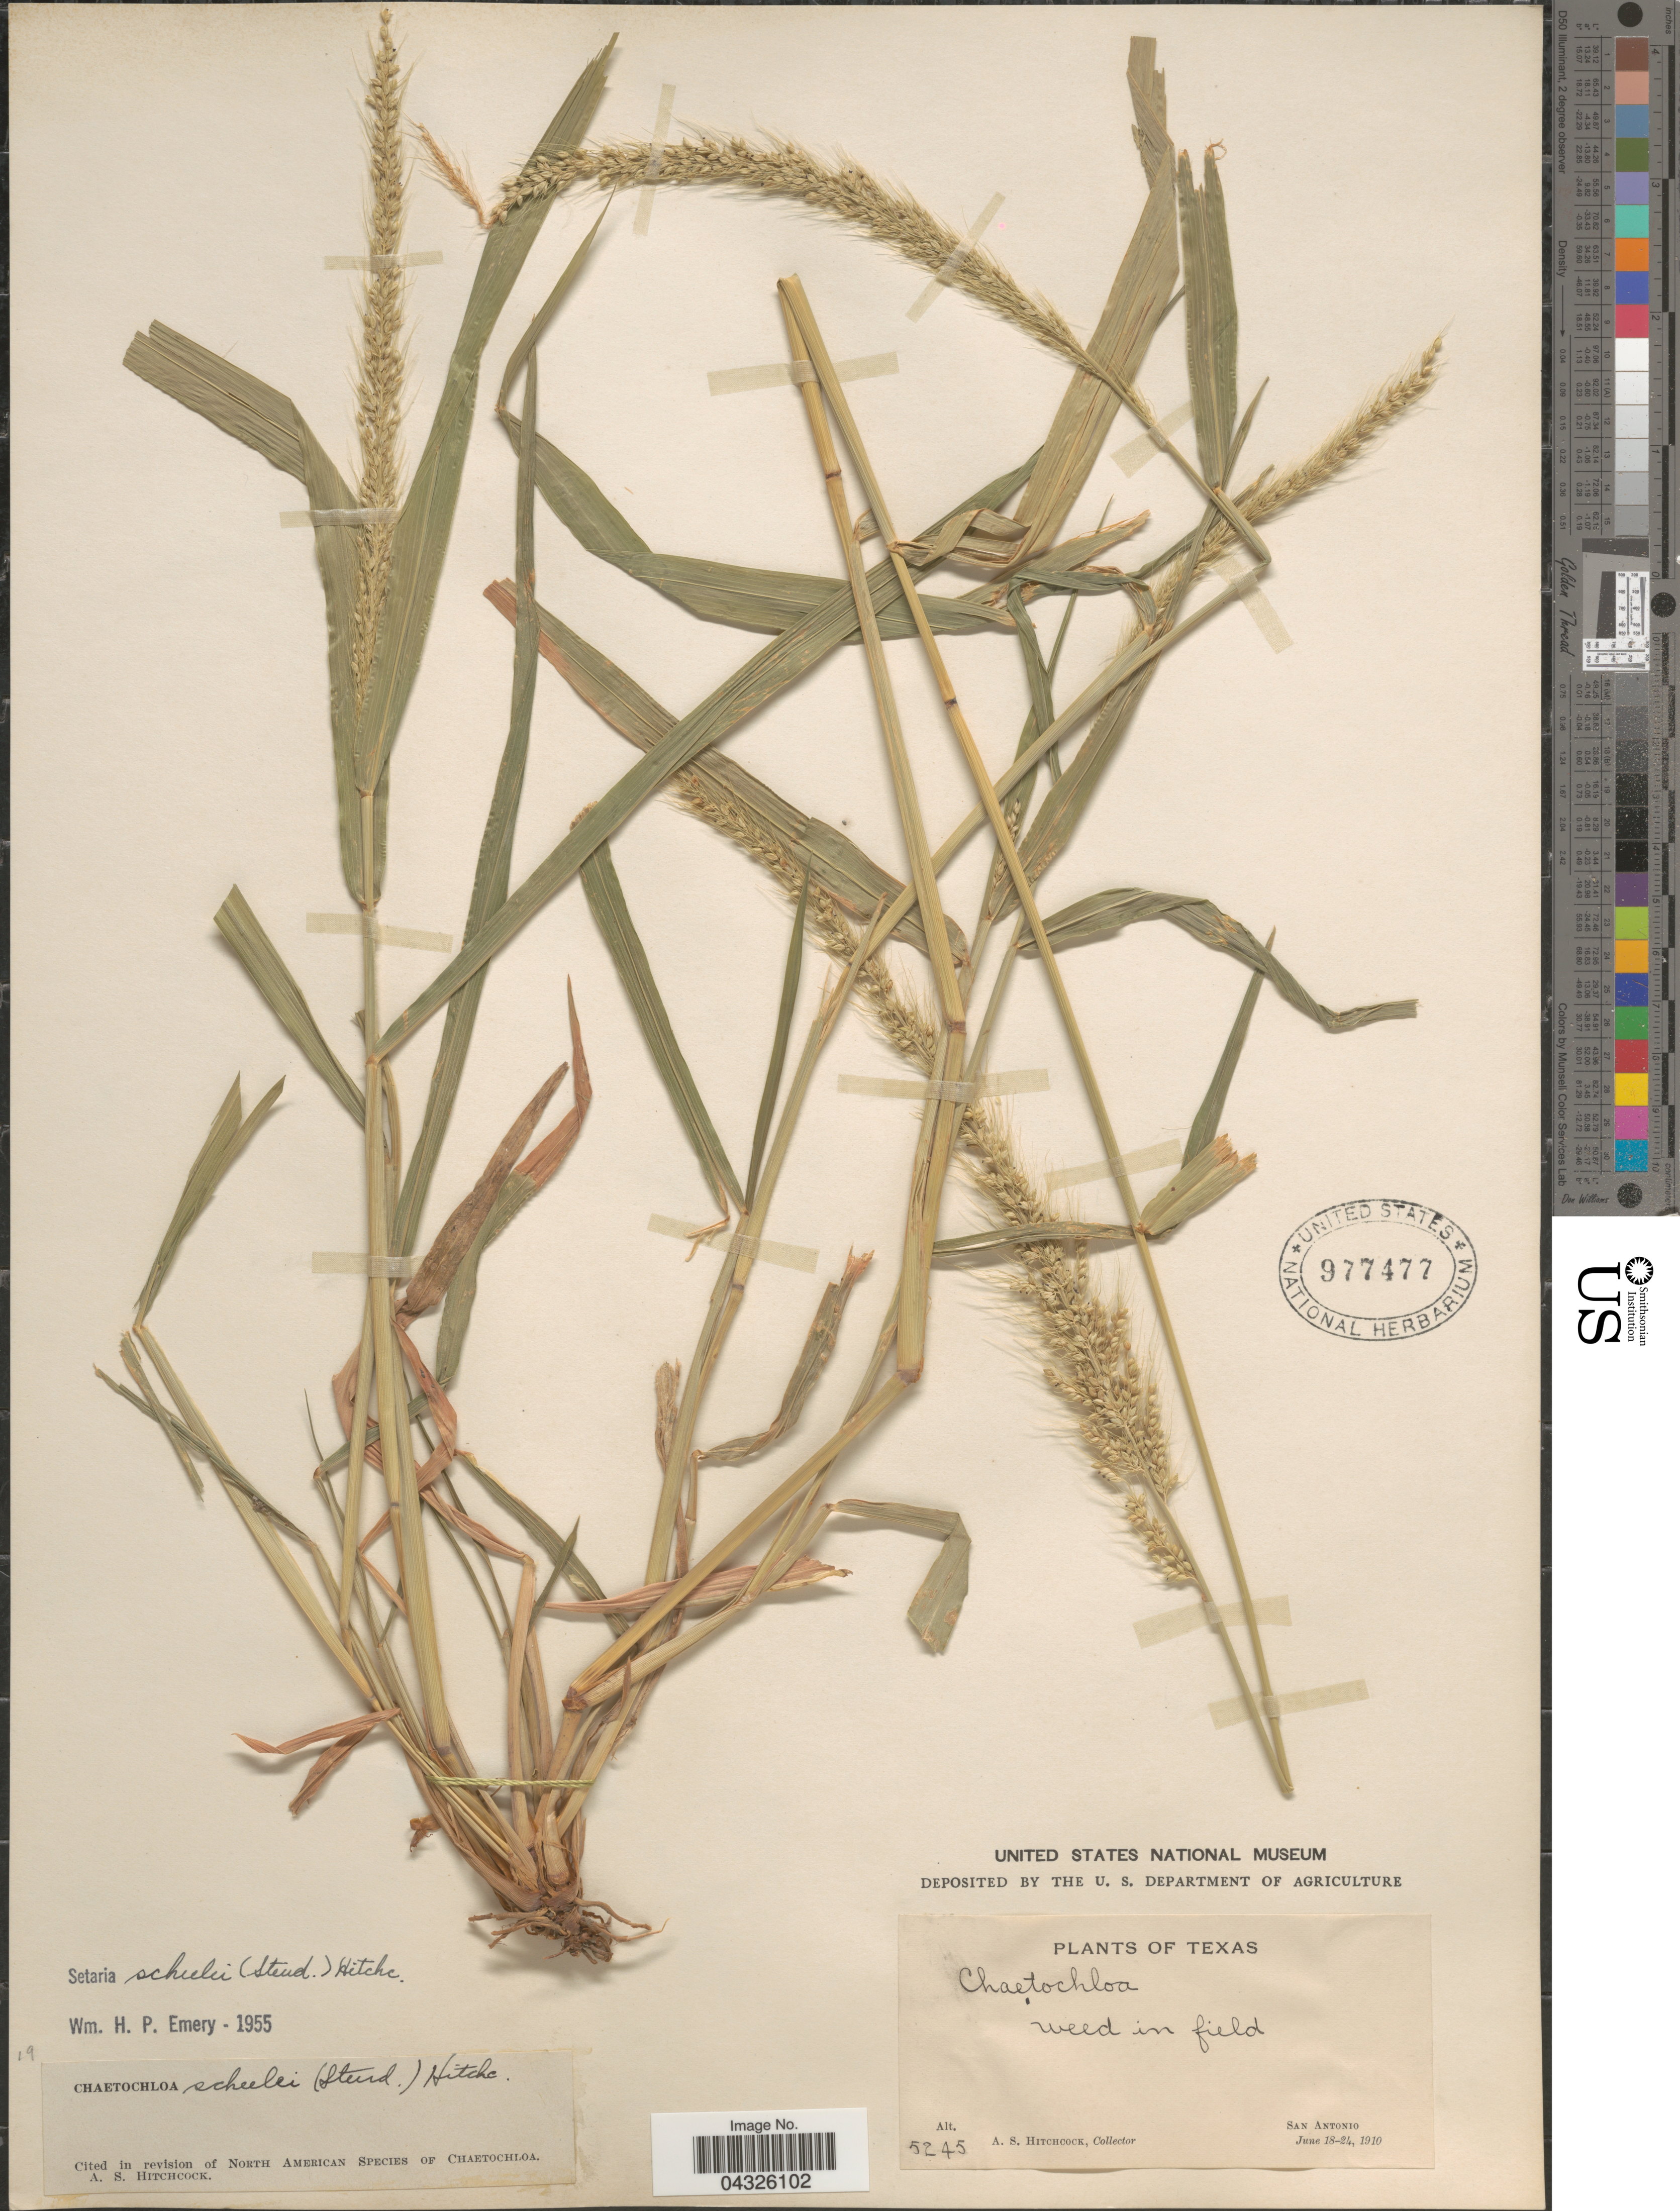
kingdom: Plantae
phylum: Tracheophyta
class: Liliopsida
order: Poales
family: Poaceae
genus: Setaria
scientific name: Setaria scheelei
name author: (Steud.) Hitchc.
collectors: A. S. Hitchcock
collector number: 5245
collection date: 1910-06-18/1910-06-24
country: United States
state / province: Texas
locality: San Antonio.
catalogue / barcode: US 977477